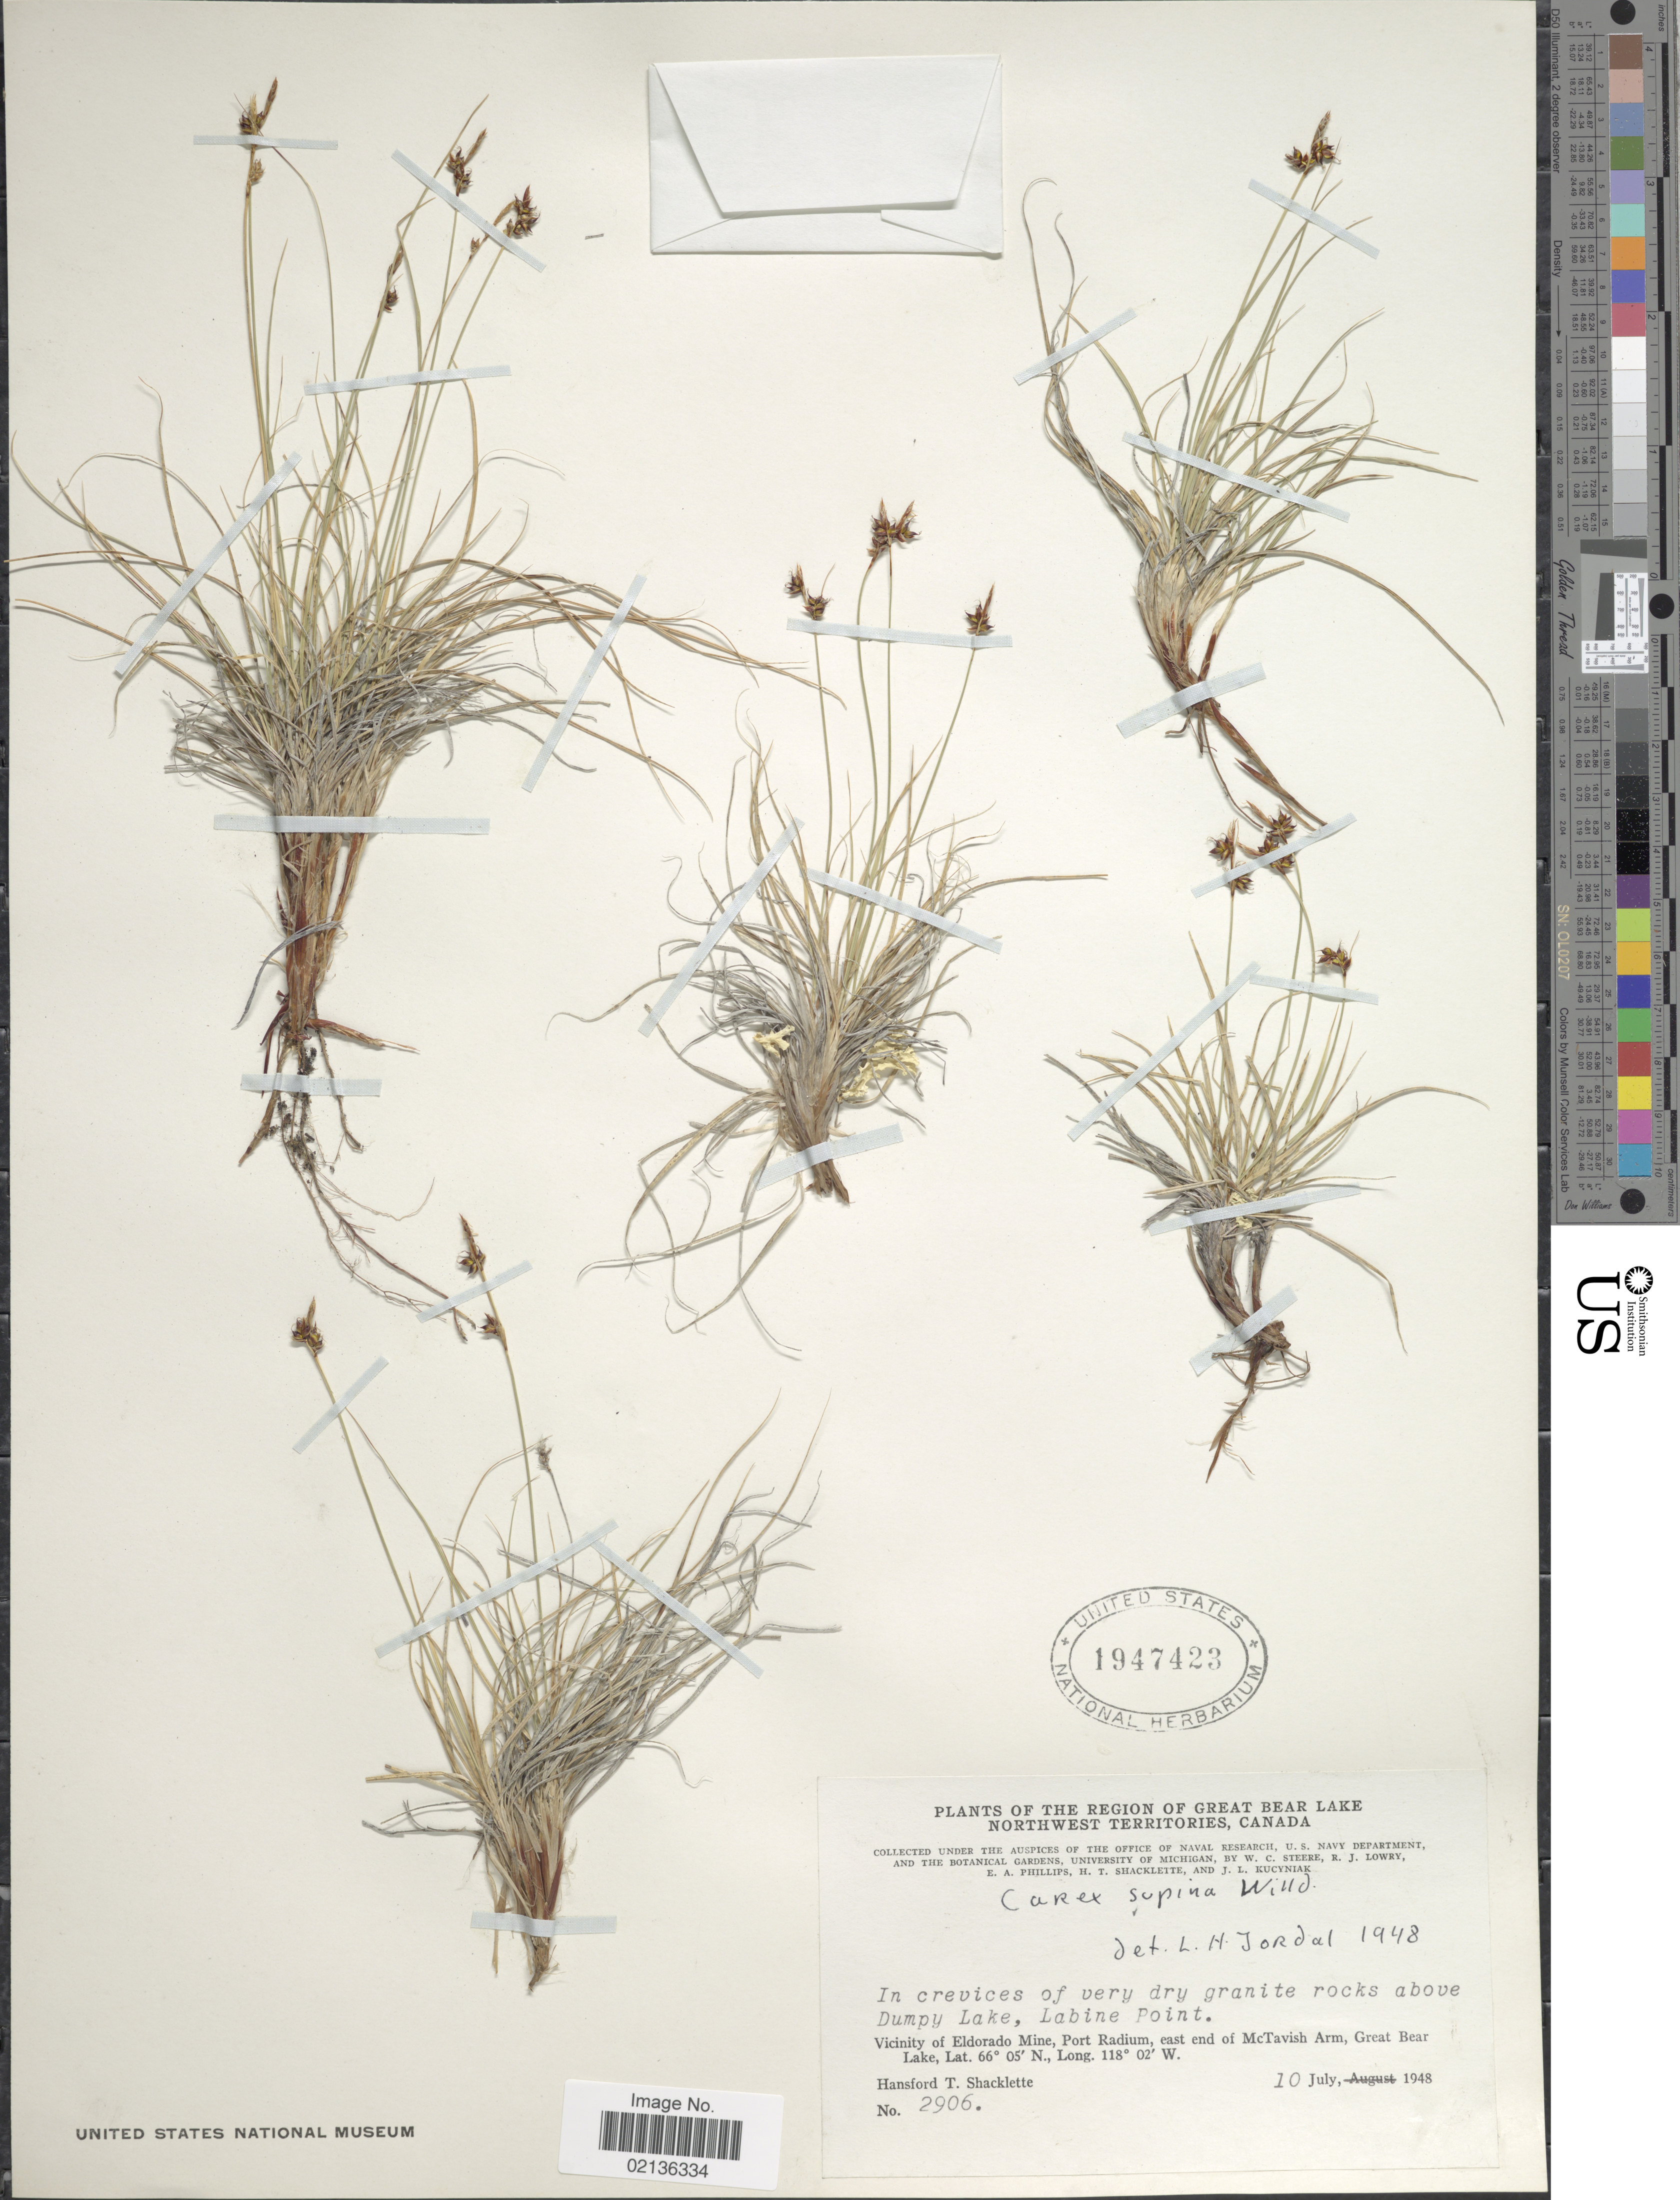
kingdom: Plantae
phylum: Tracheophyta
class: Liliopsida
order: Poales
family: Cyperaceae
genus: Carex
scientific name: Carex supina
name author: Willd. ex Wahlenb.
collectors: H. Shacklette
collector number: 2906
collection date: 1948-07-10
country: Canada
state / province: Northwest Territories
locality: The Region of Great Bear Lake, Northwest Territories, Canada, In crevices of very dry granite rocks above Dumpy Lake, Labine Point, Vicinity of Eldorado Mine, Port Radium, east end of McTavish Arm, Great Bear Lake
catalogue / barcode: US 1947423